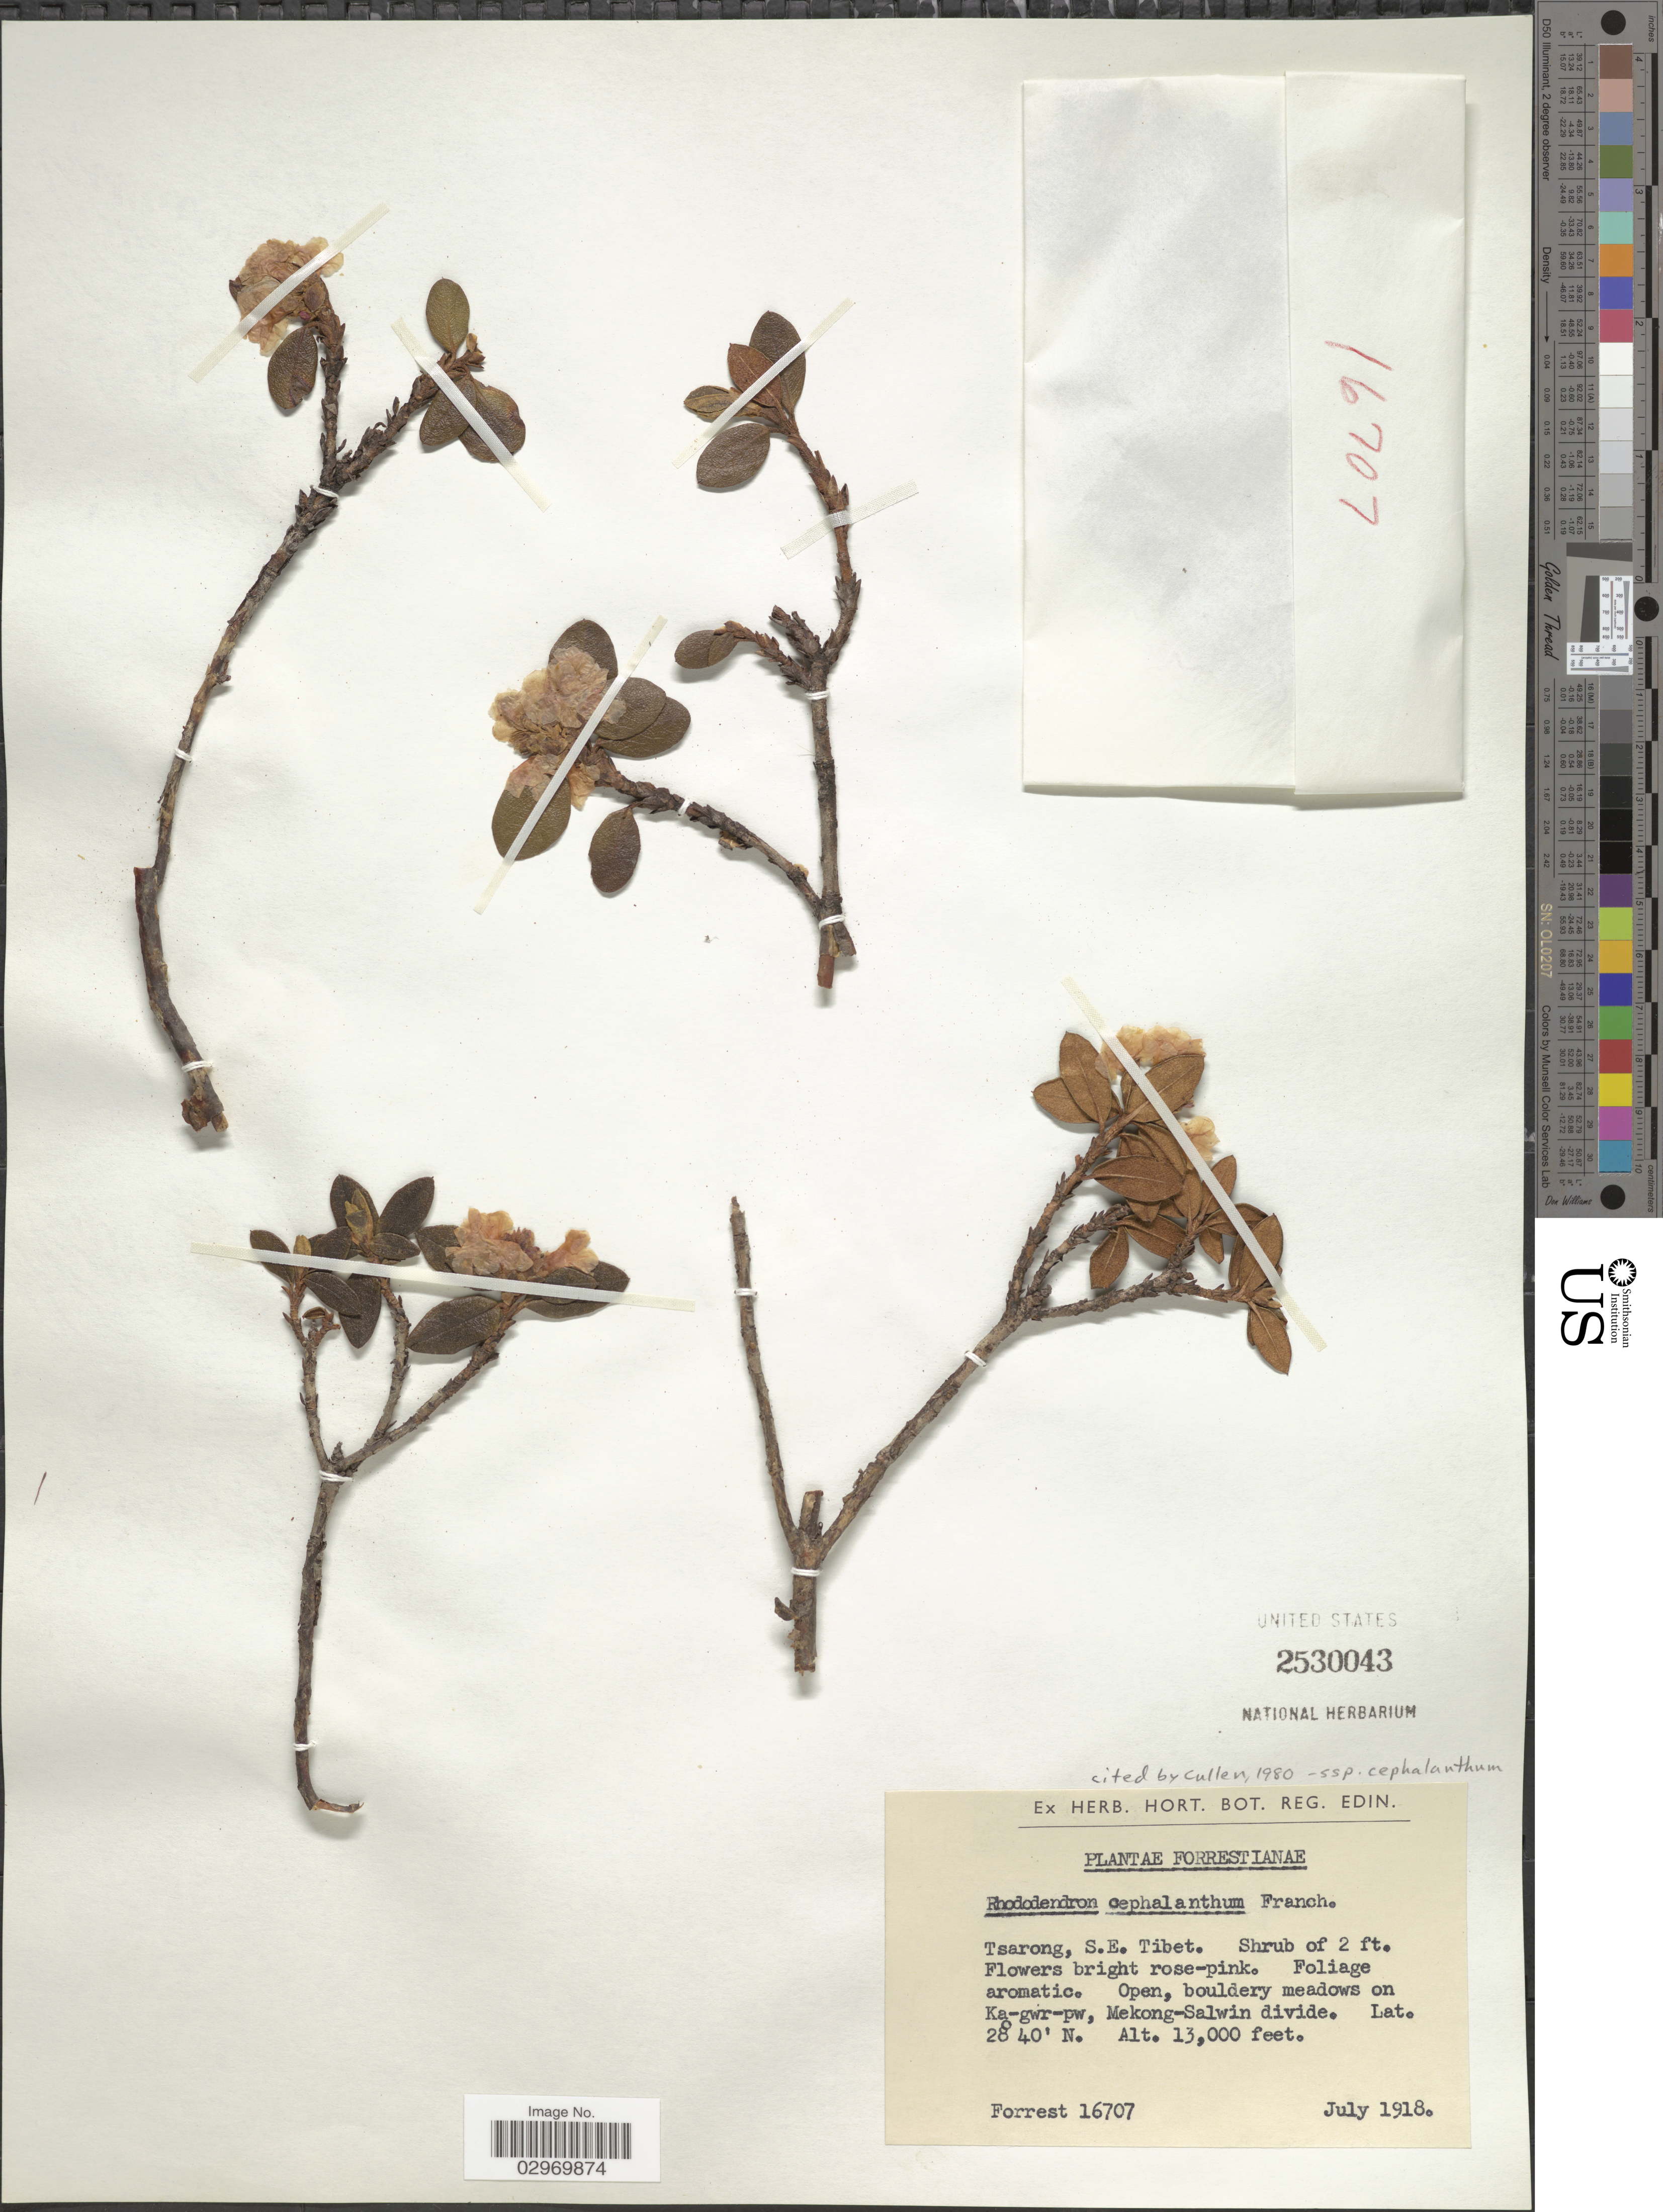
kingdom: Plantae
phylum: Tracheophyta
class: Magnoliopsida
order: Ericales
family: Ericaceae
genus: Rhododendron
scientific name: Rhododendron cephalanthum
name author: Franch.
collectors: -. Forrest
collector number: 16707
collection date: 1918-07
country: China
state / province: Xizang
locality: Tsarong, S.E. Tibet. OOpen, bouldery meadows on Ka-gwr-pw, Mekong-Salwin divide.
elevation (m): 3962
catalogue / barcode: US 2530043